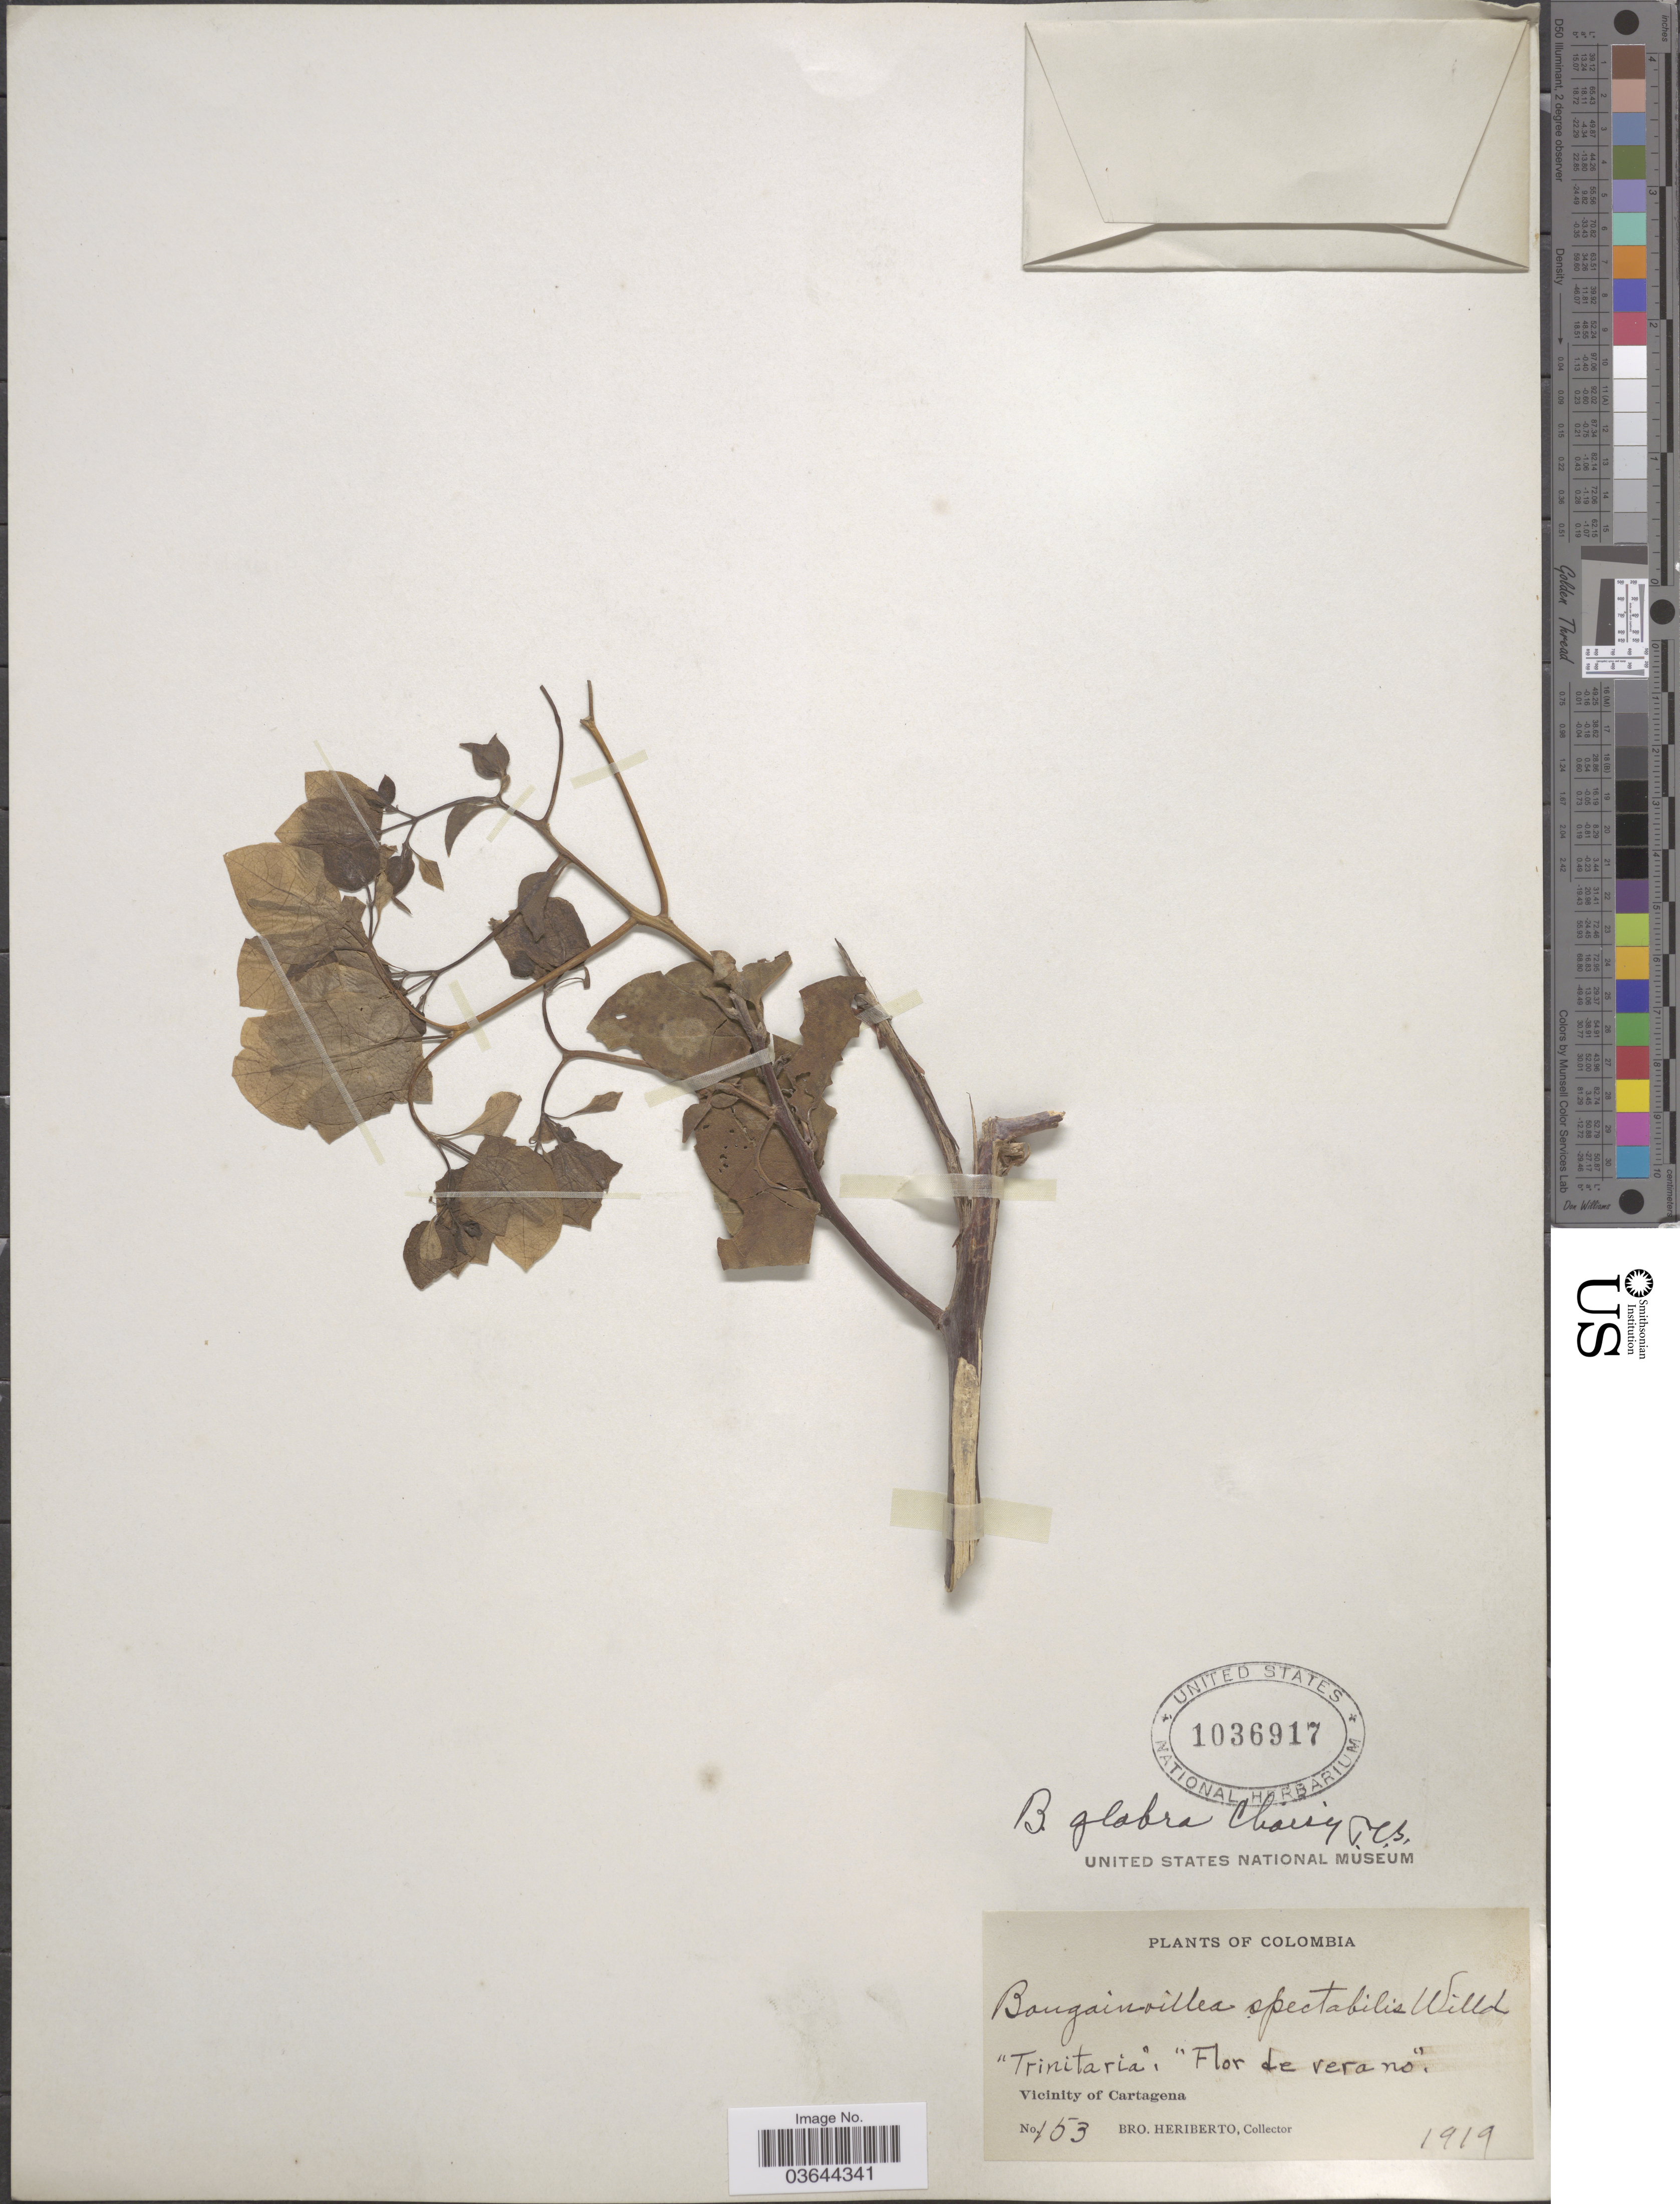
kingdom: Plantae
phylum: Tracheophyta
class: Magnoliopsida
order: Caryophyllales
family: Nyctaginaceae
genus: Bougainvillea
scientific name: Bougainvillea glabra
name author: Choisy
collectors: B. Heriberto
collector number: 153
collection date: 1919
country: Colombia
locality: Vicinity of Cartagena.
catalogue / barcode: US 1036917